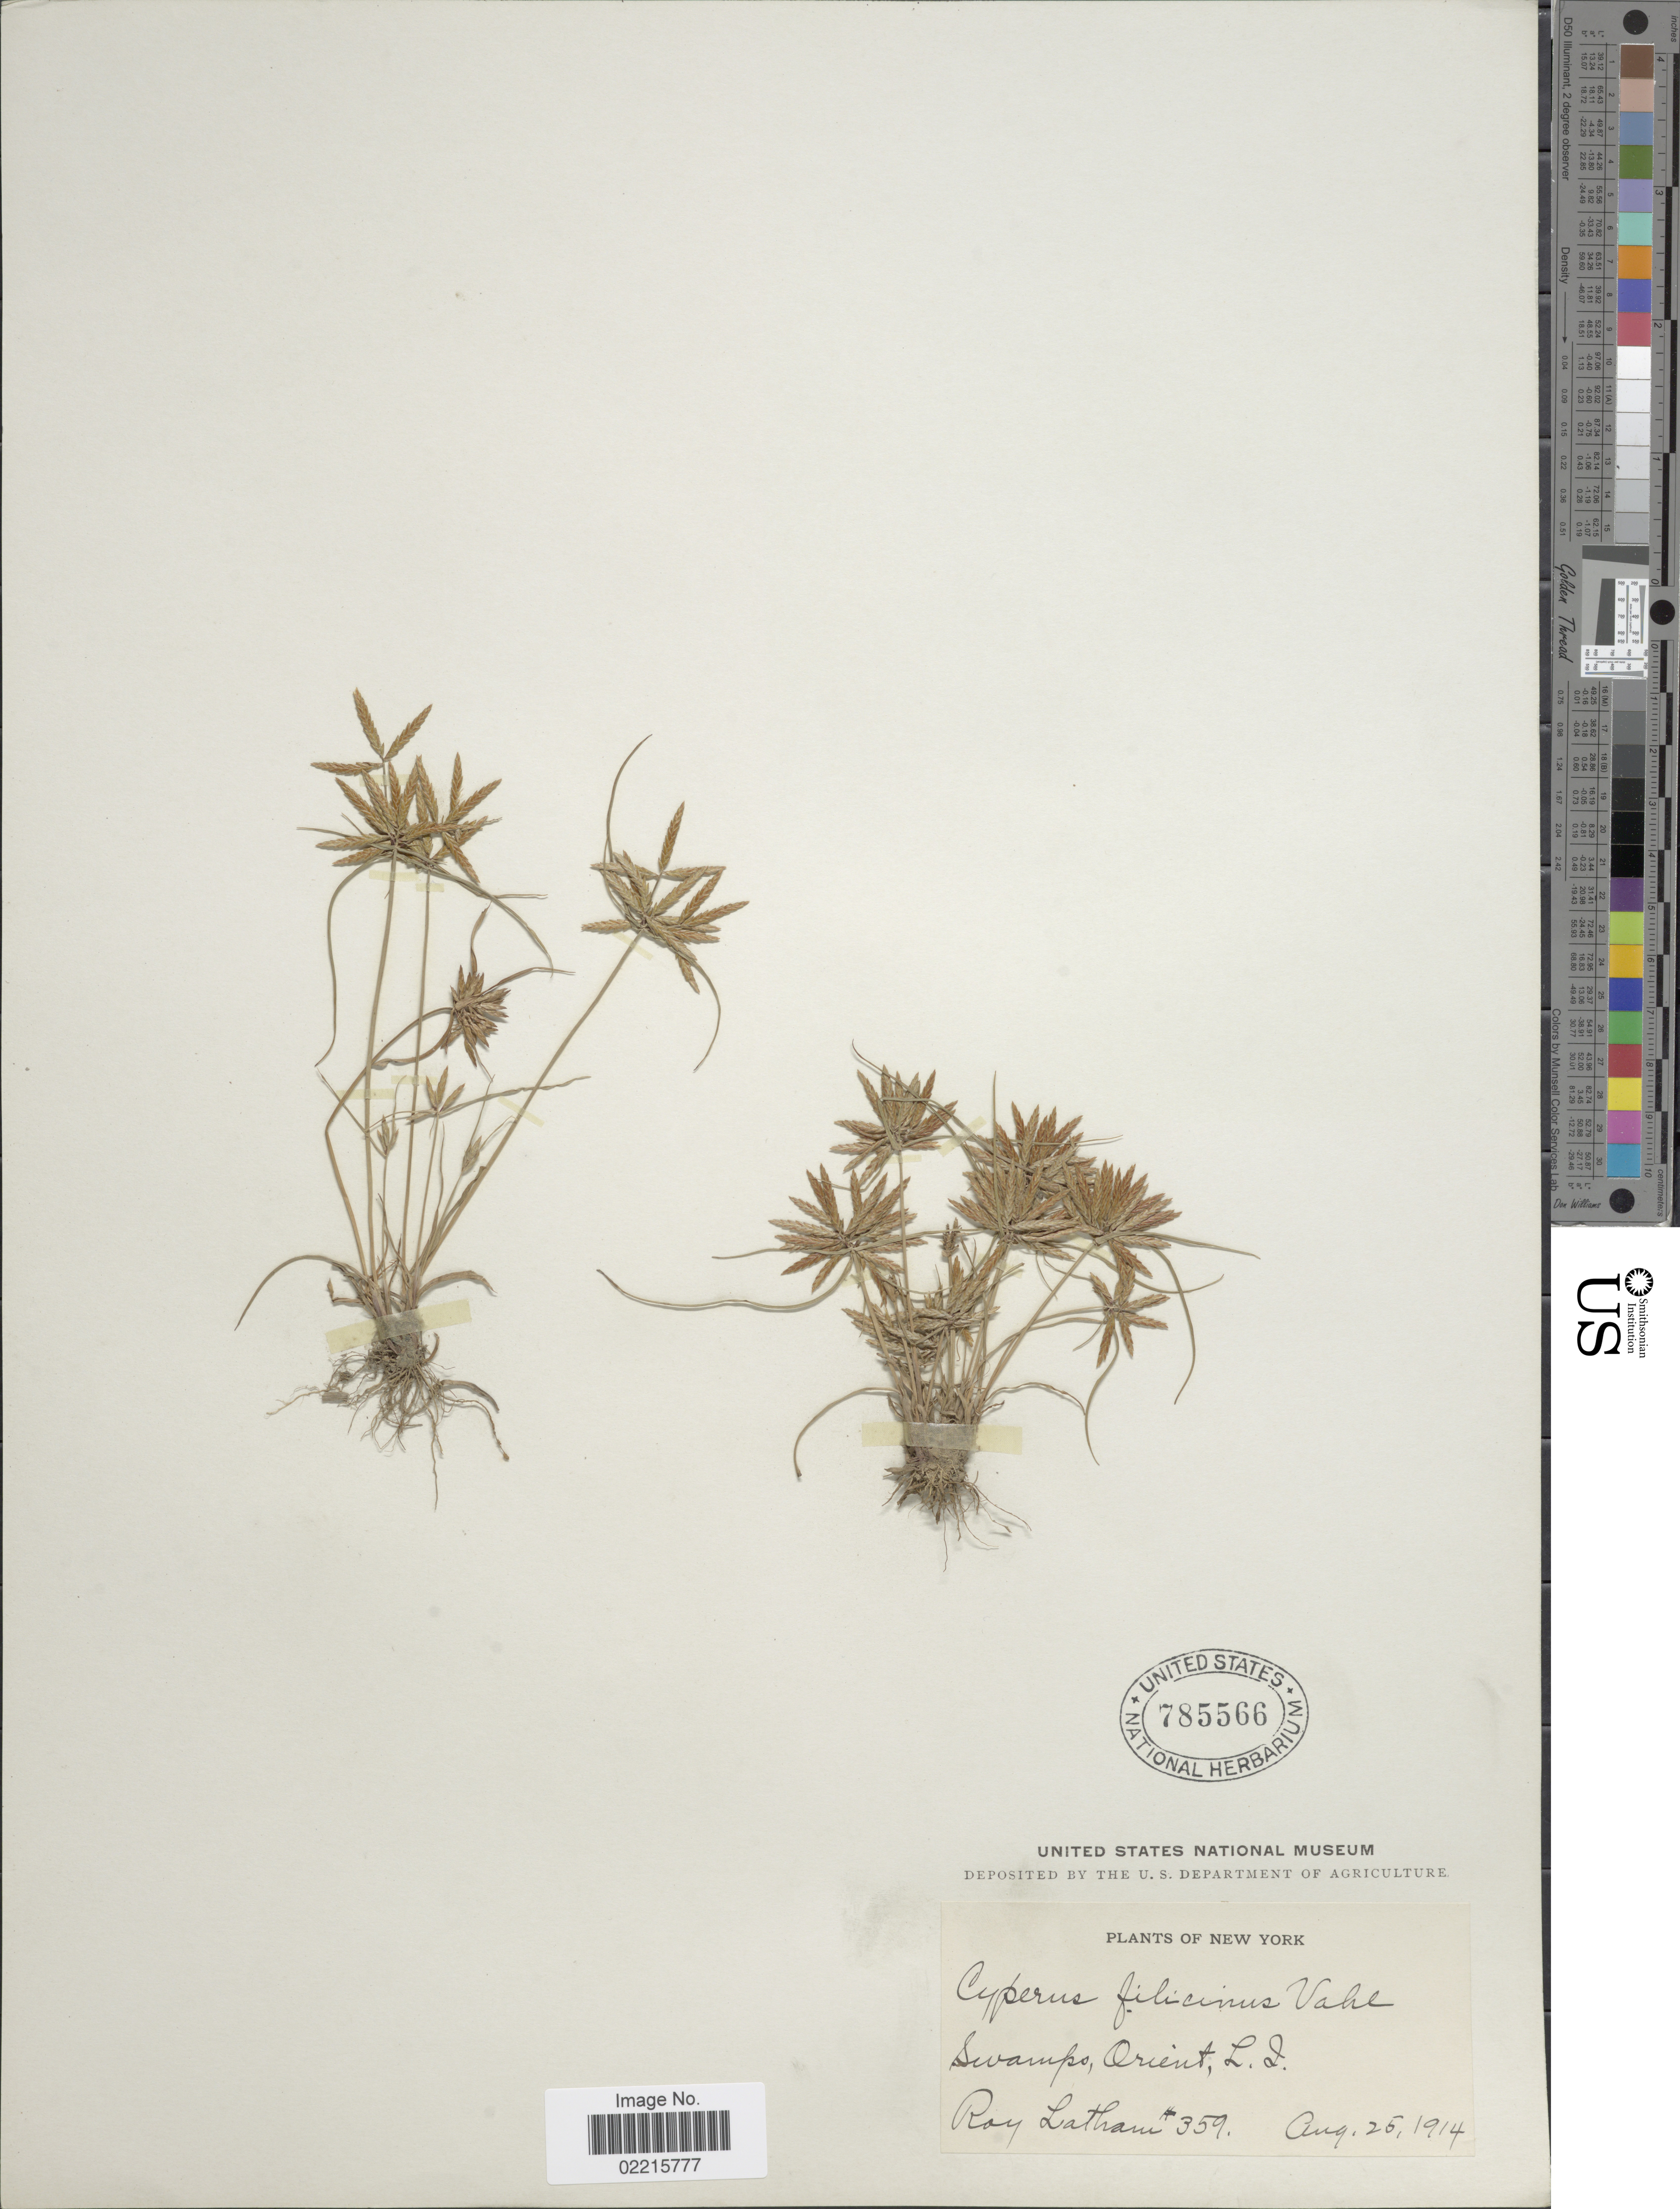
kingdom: Plantae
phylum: Tracheophyta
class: Liliopsida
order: Poales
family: Cyperaceae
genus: Cyperus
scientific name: Cyperus filicinus Vahl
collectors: R. Latham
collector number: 359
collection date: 1914-08-25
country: United States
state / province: New York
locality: Orient, L. I.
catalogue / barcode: US 785566